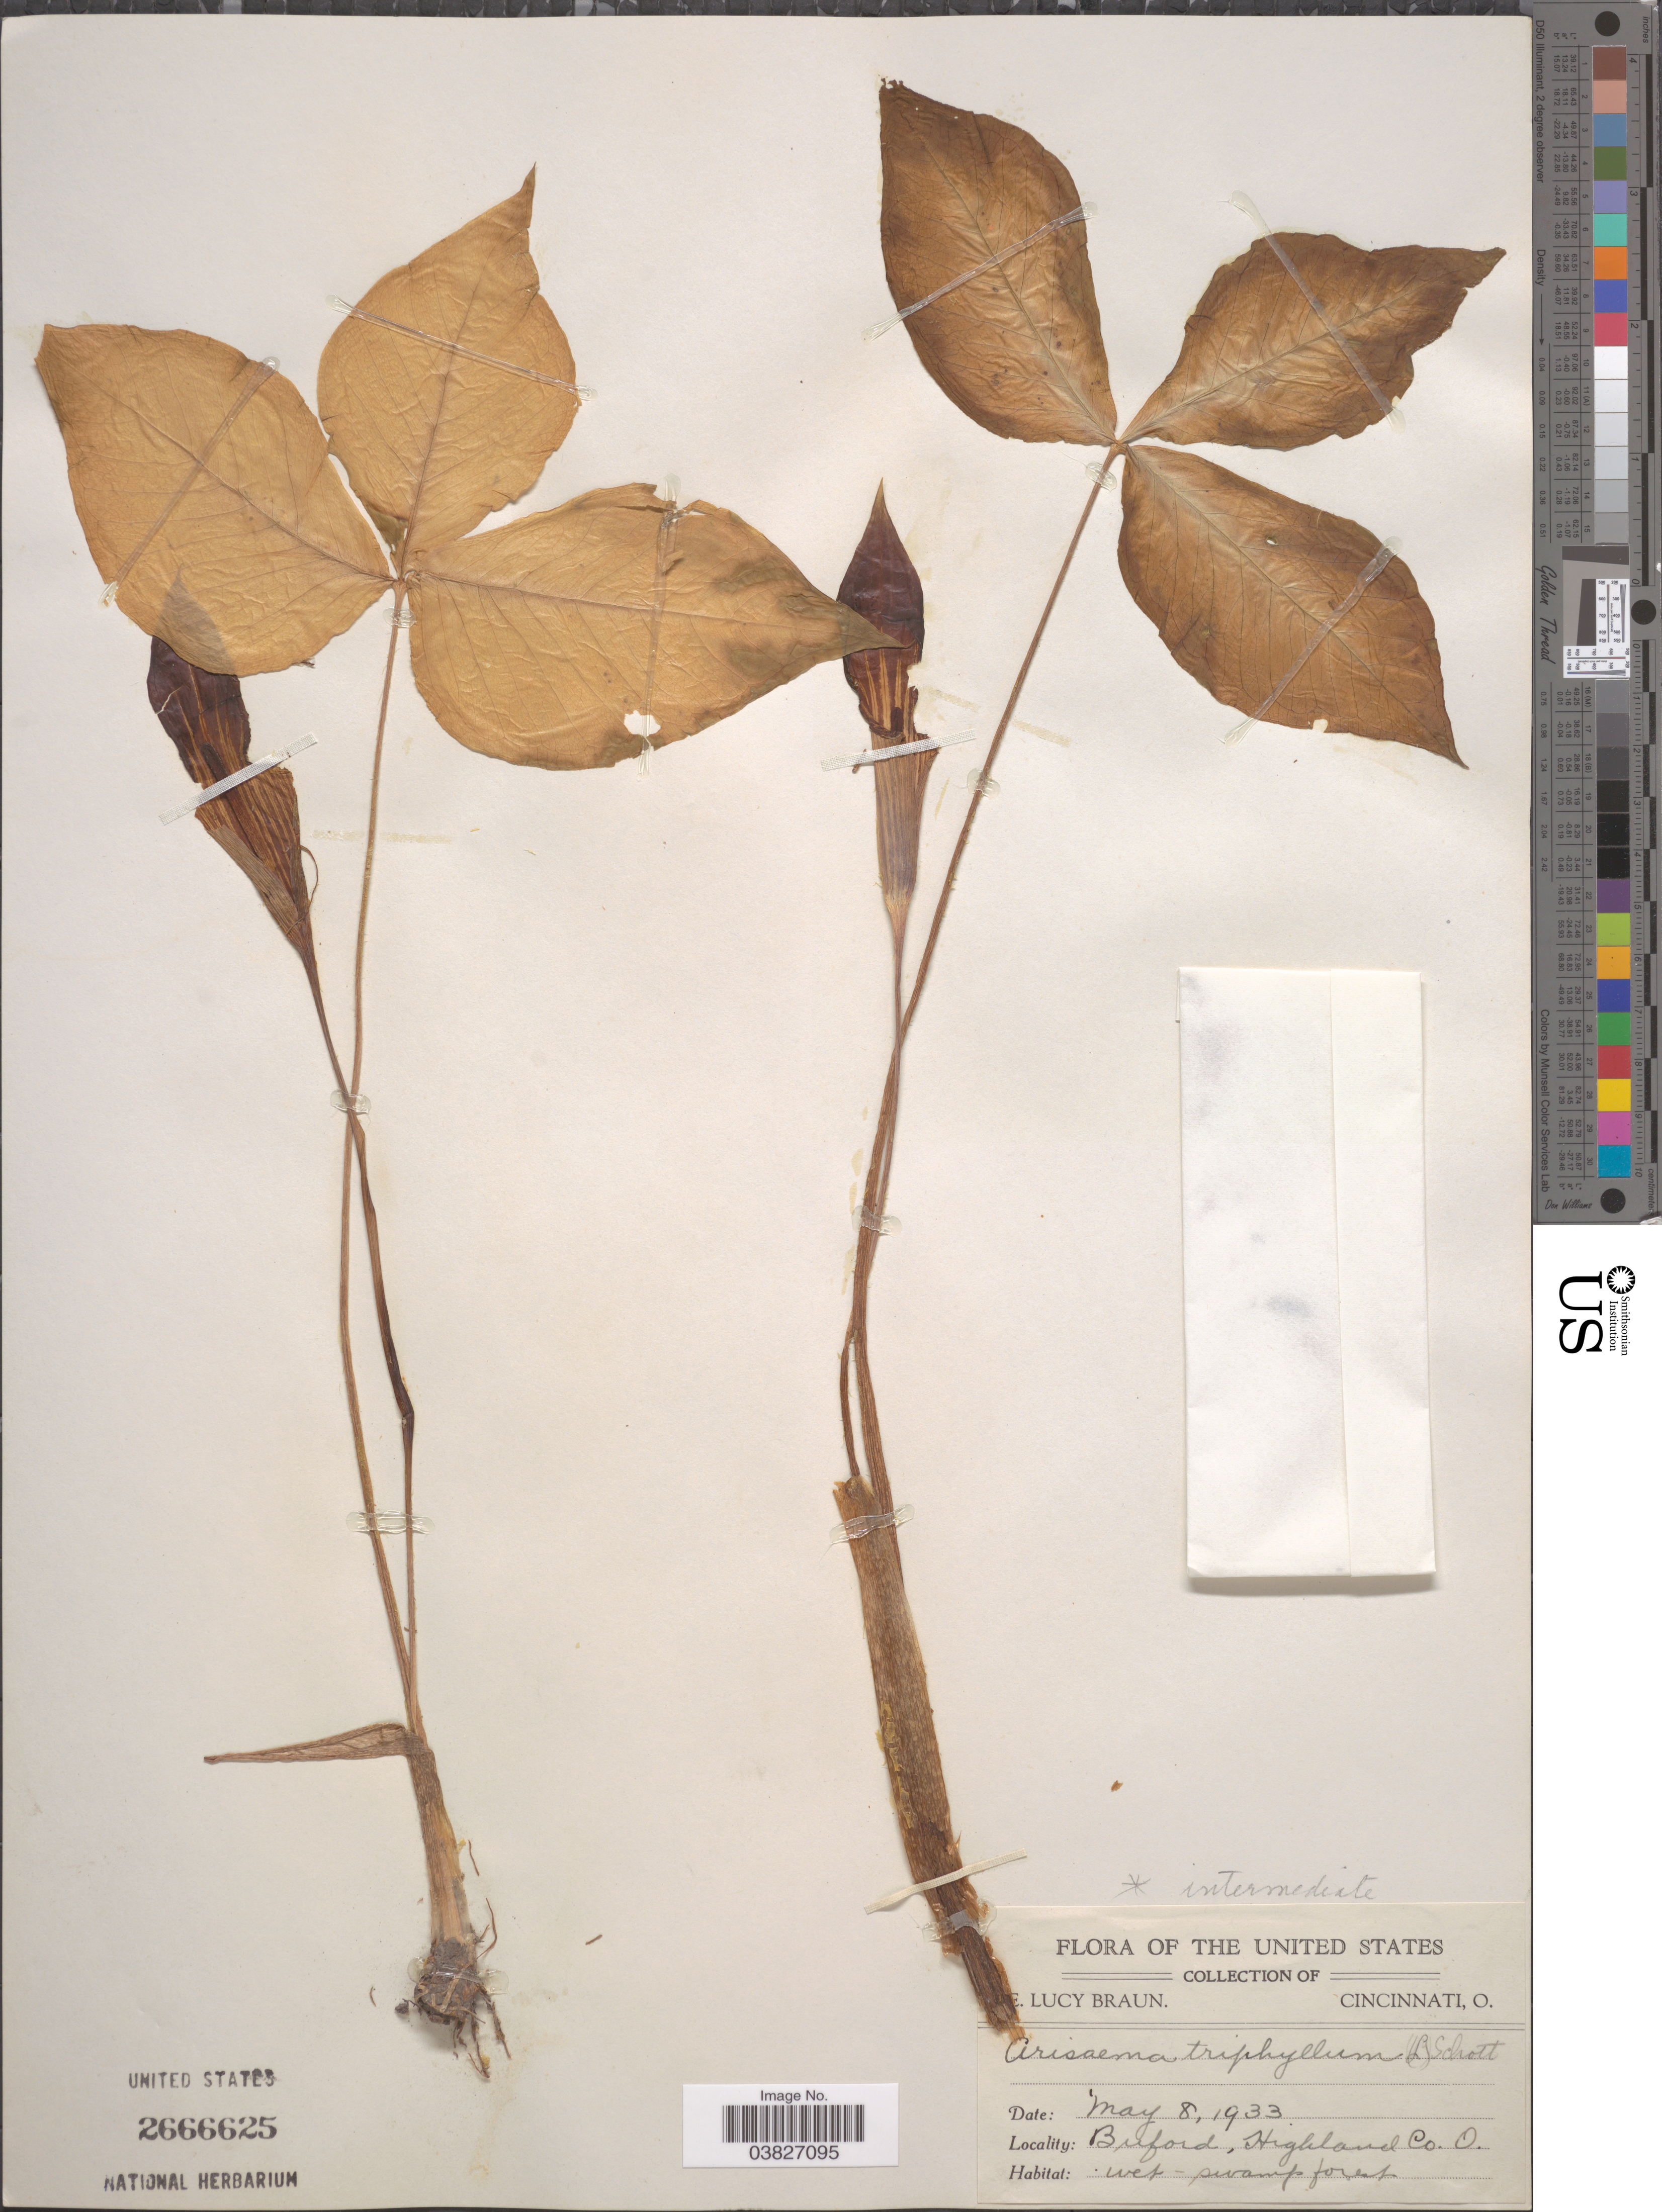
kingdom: Plantae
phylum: Tracheophyta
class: Liliopsida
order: Alismatales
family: Araceae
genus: Arisaema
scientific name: Arisaema triphyllum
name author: (L.) Schott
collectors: E. L. Braun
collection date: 1933-05-08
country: United States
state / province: Ohio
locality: Buford, Highland Co.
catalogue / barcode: US 2666625